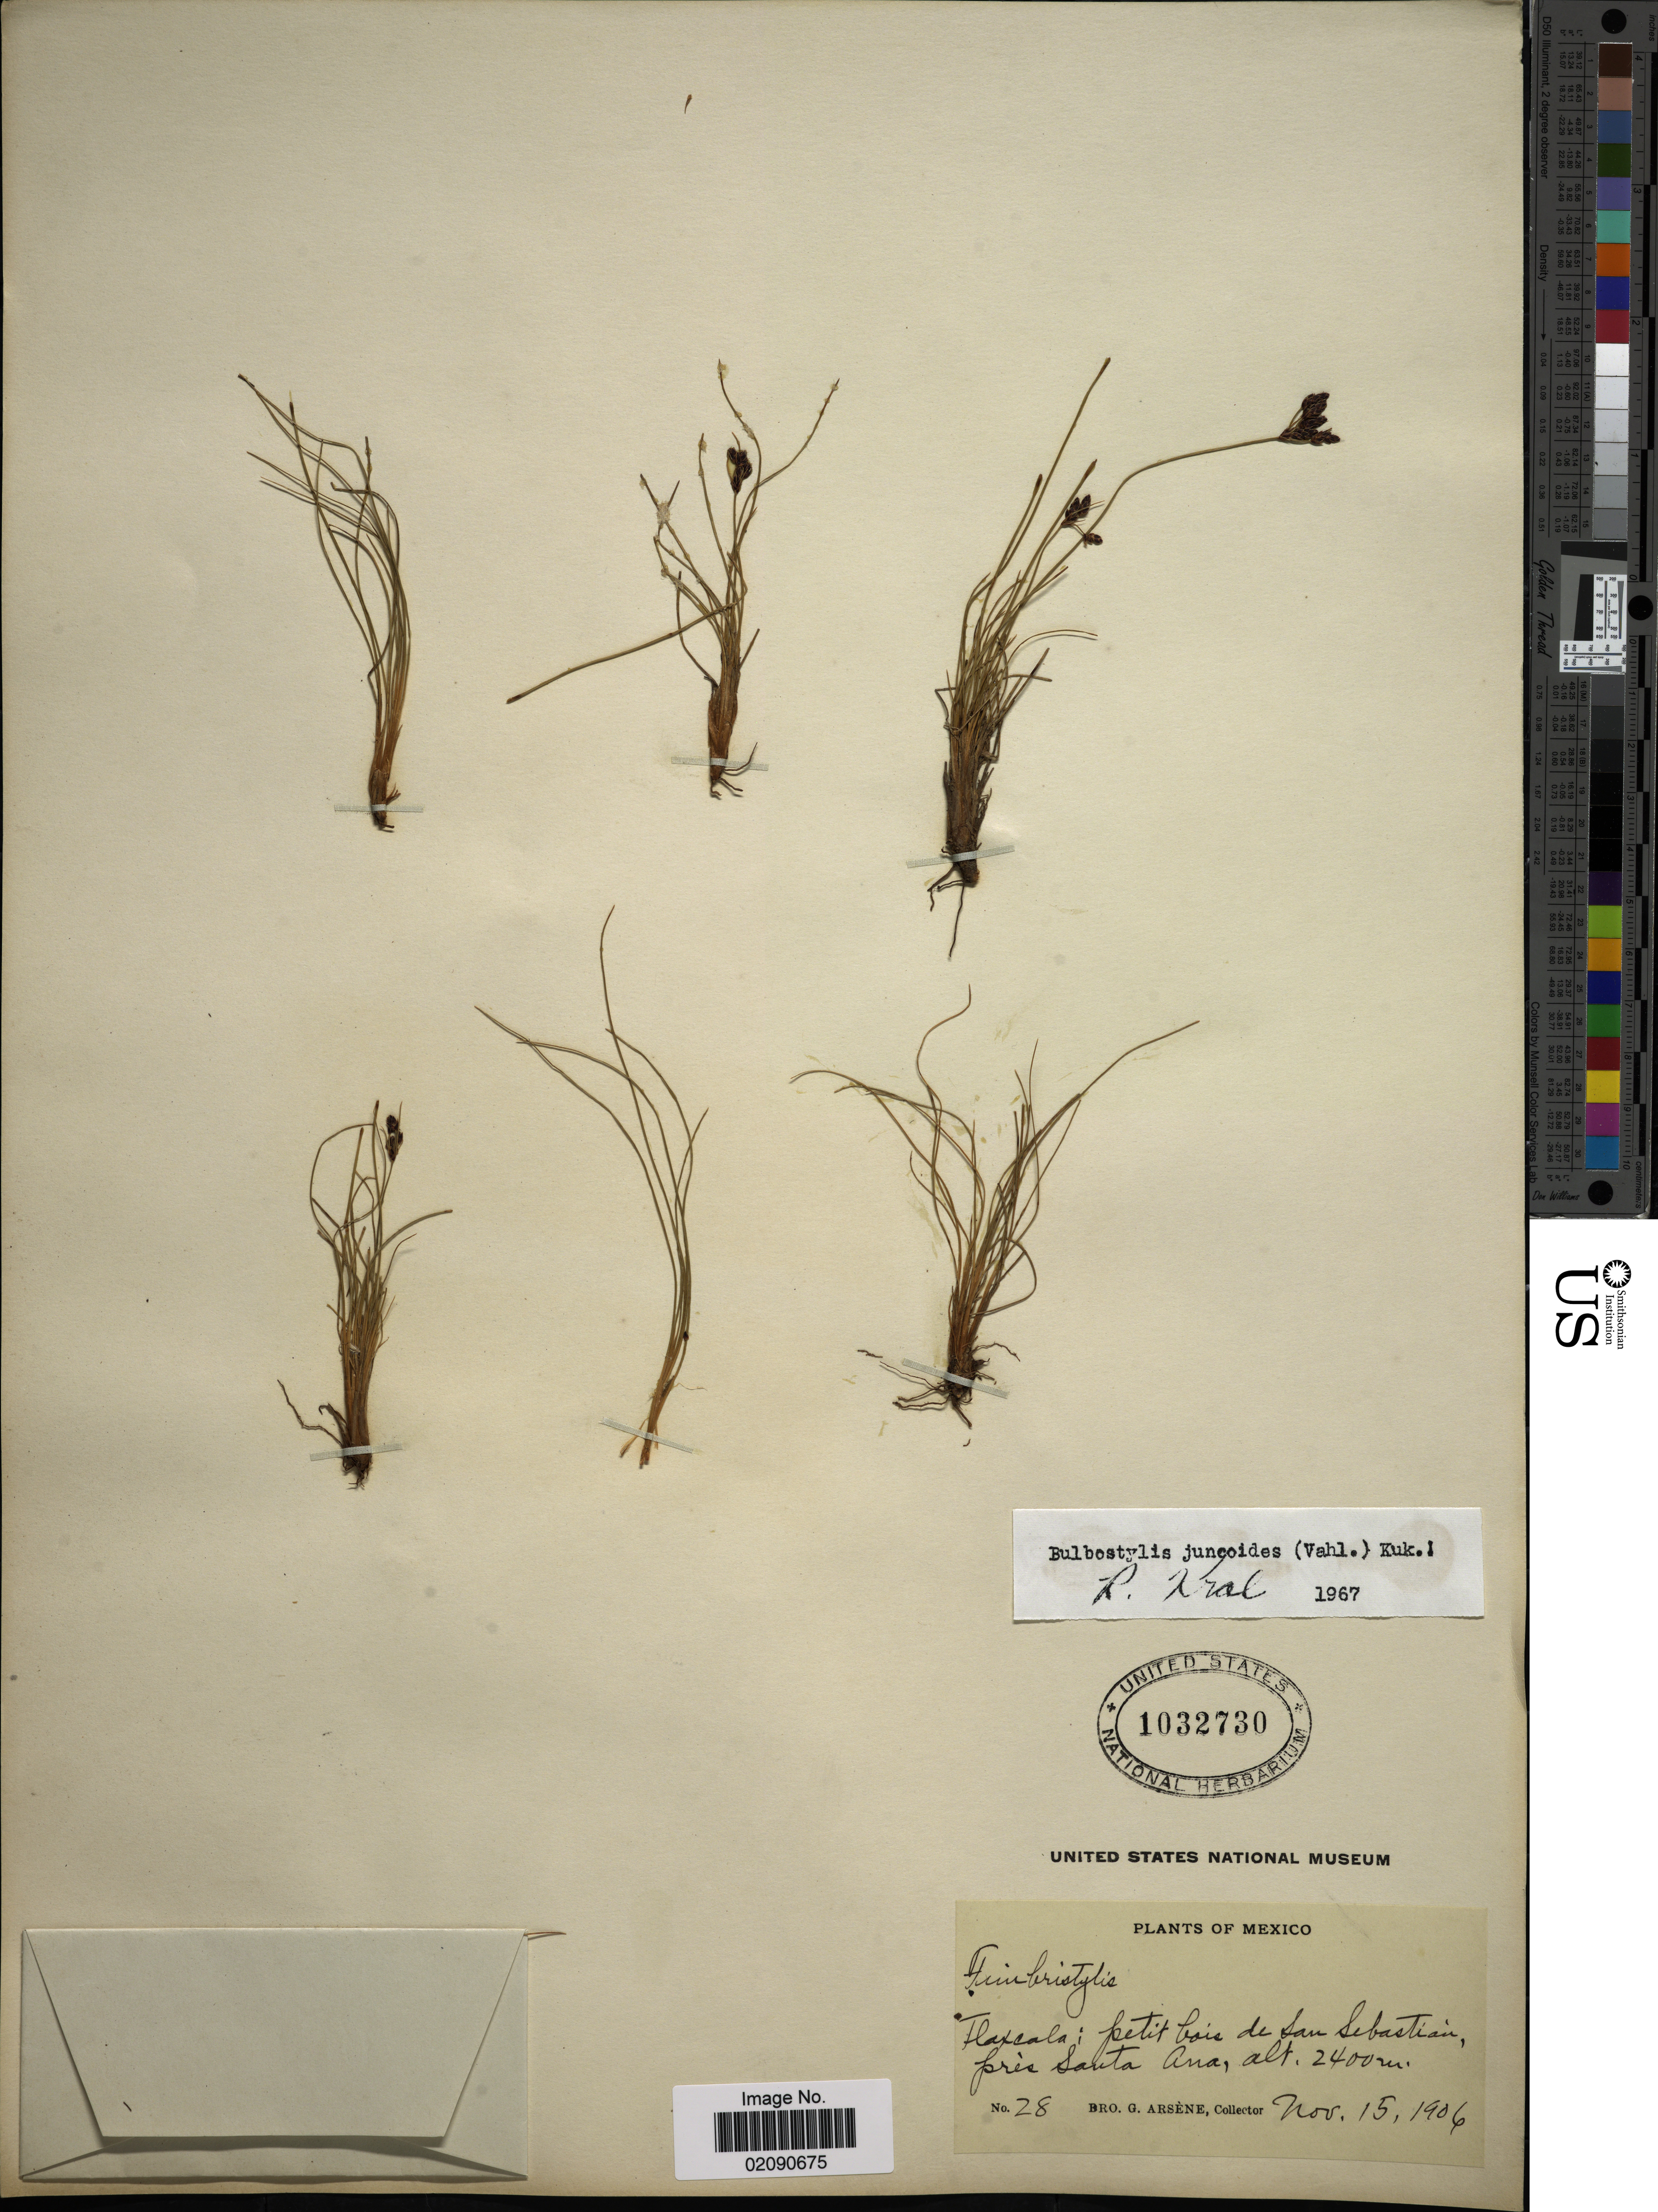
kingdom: Plantae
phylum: Tracheophyta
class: Liliopsida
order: Poales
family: Cyperaceae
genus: Bulbostylis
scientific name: Bulbostylis juncoides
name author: (Vahl) Kük. ex Herter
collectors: Bro. G. Arsène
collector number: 28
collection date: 1906-11-15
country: Mexico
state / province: Tlaxcala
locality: Tlaxcala: petit bois de San Sebastian, pres Santa Ana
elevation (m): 2400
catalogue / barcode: US 1032730